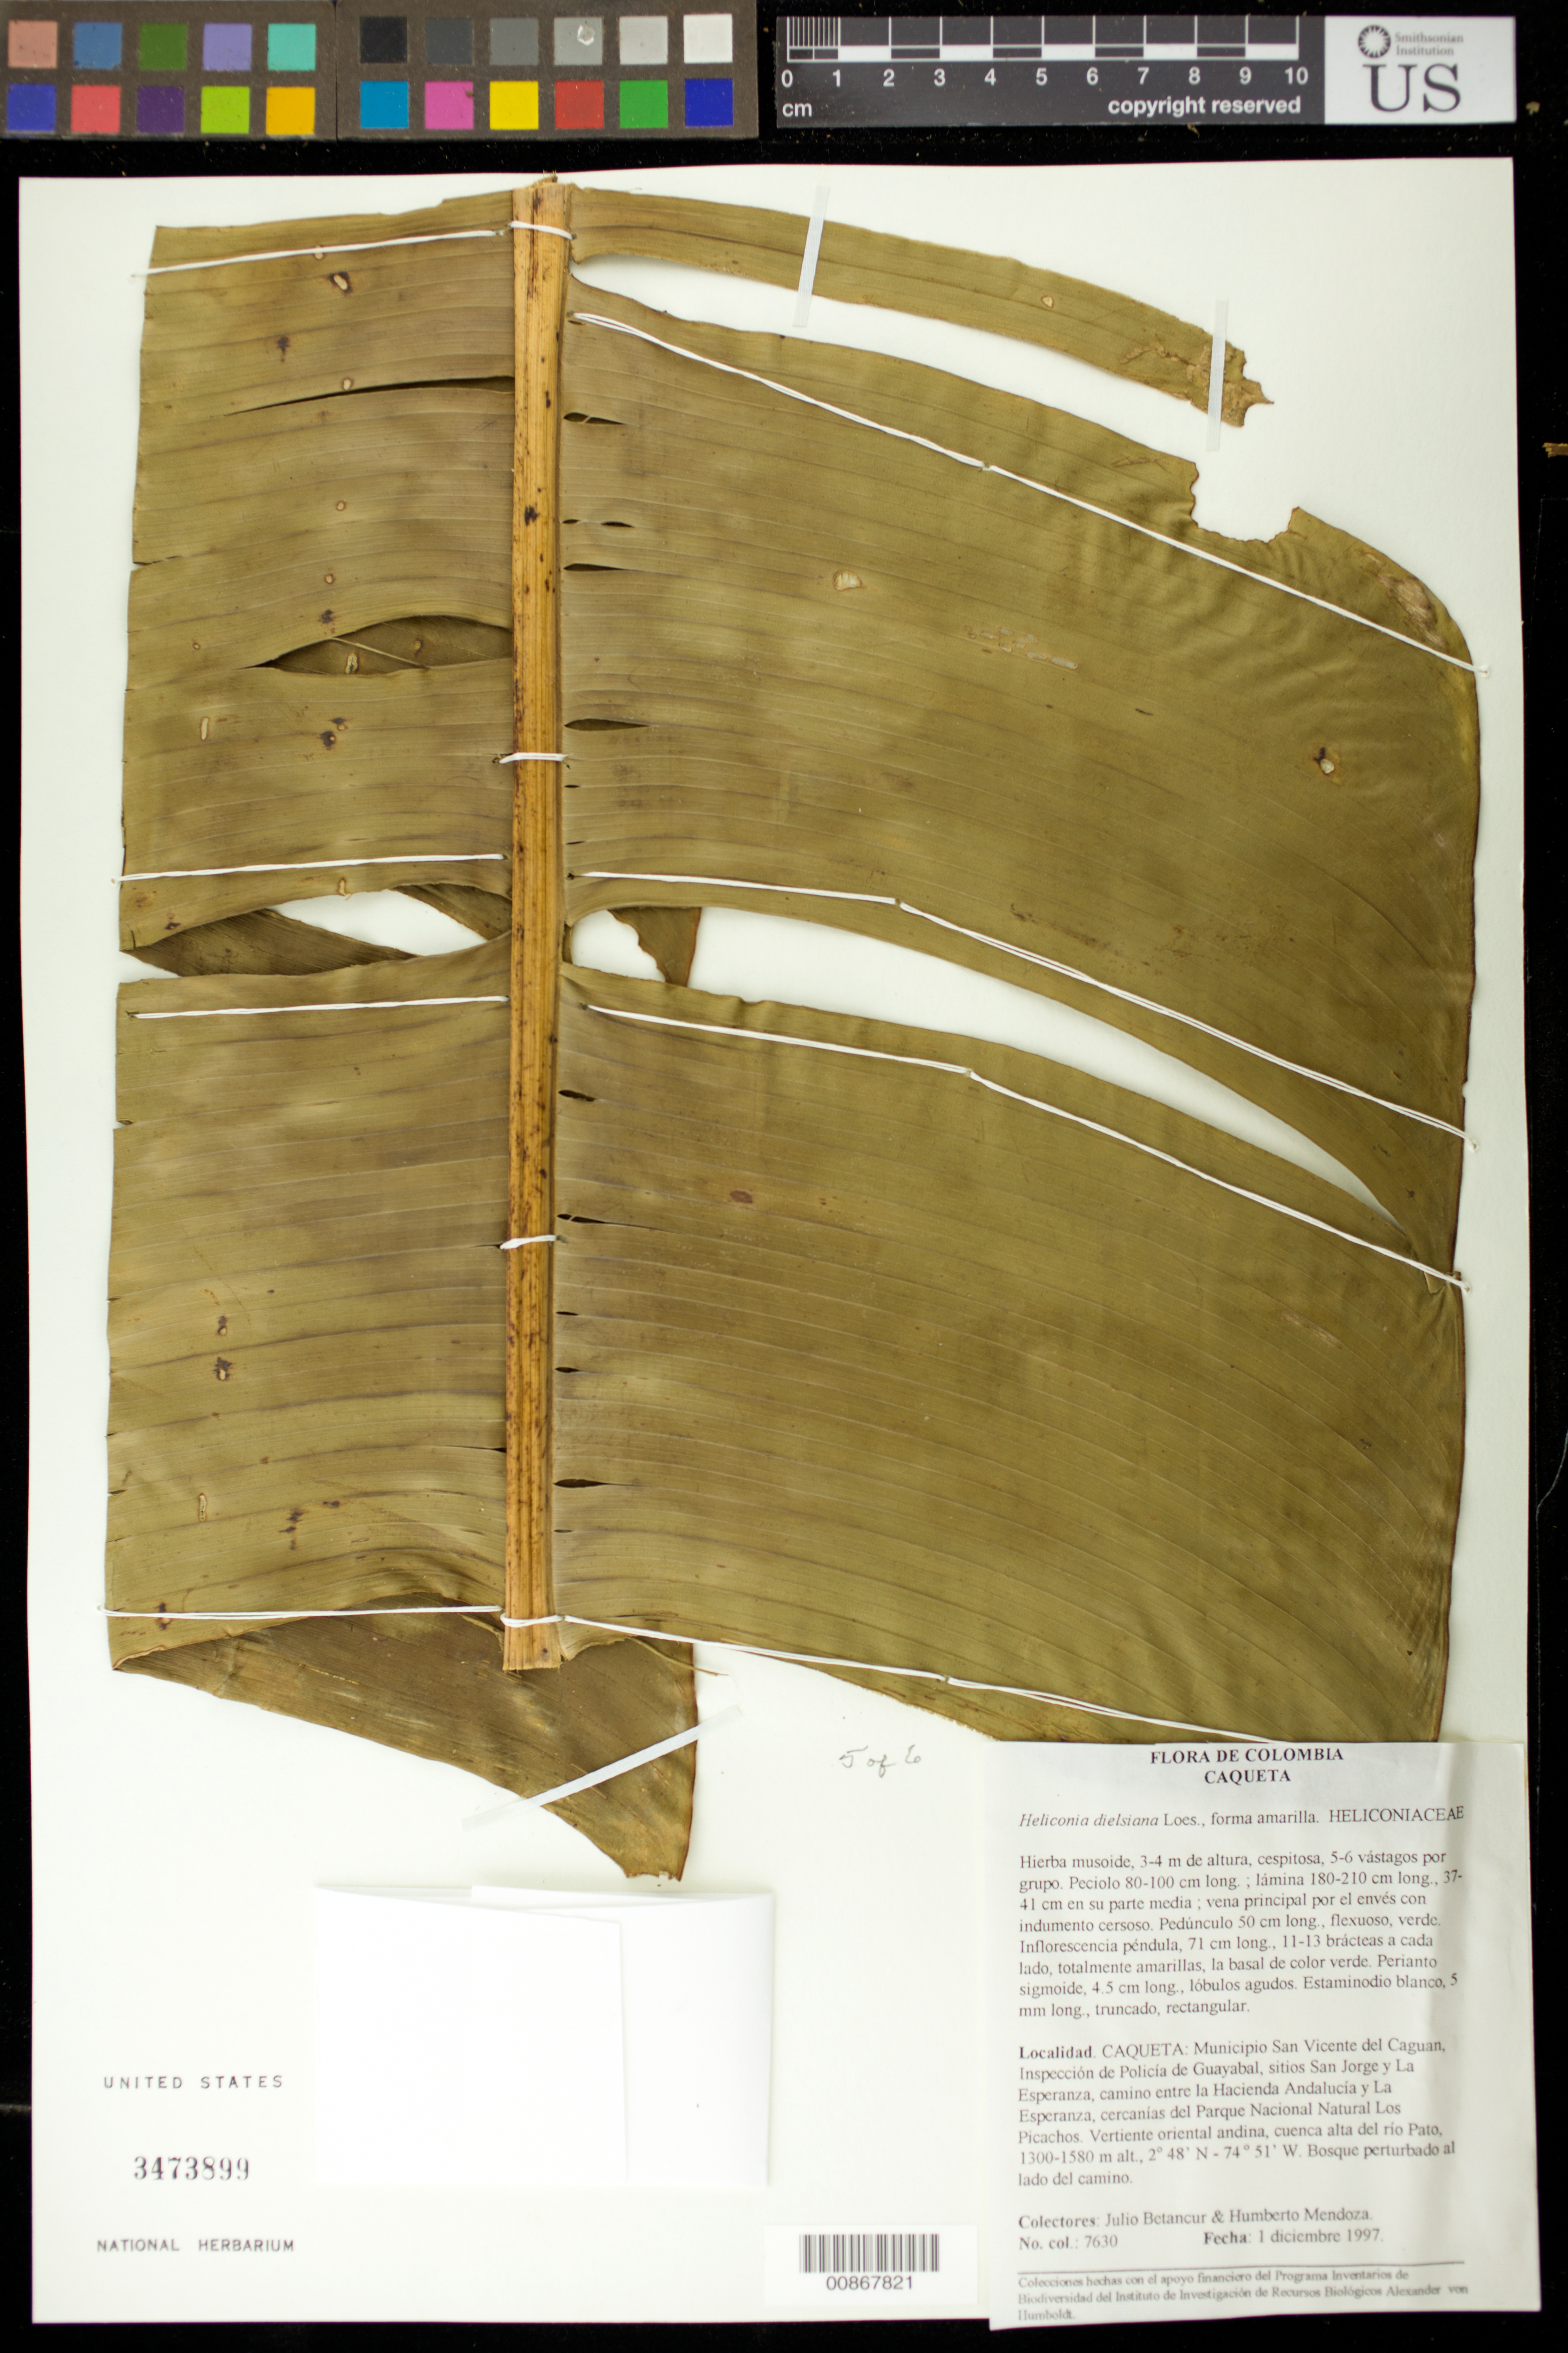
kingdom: Plantae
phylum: Tracheophyta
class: Liliopsida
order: Zingiberales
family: Heliconiaceae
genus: Heliconia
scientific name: Heliconia densiflora 'Fireflash'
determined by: Kress, W. J., (US), Smithsonian Institution - National Museum of Natural History (UNITED STATES)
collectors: J. C. Betancur & H. Mendoza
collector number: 7630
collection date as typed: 01 Dec 1997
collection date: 1997-12-01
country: Colombia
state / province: Caquetá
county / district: San Vicente del Caguan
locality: Inspeccion de Policia de Guayabal, sitios San Jorge y La Esperanza, camino entre la Hacienda Andalusia y La Esperanza, cercanias del Parque Cacional Natural Los Picachos.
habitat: Bosque perturbado lado del camino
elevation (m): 1300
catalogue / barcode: US 3473899